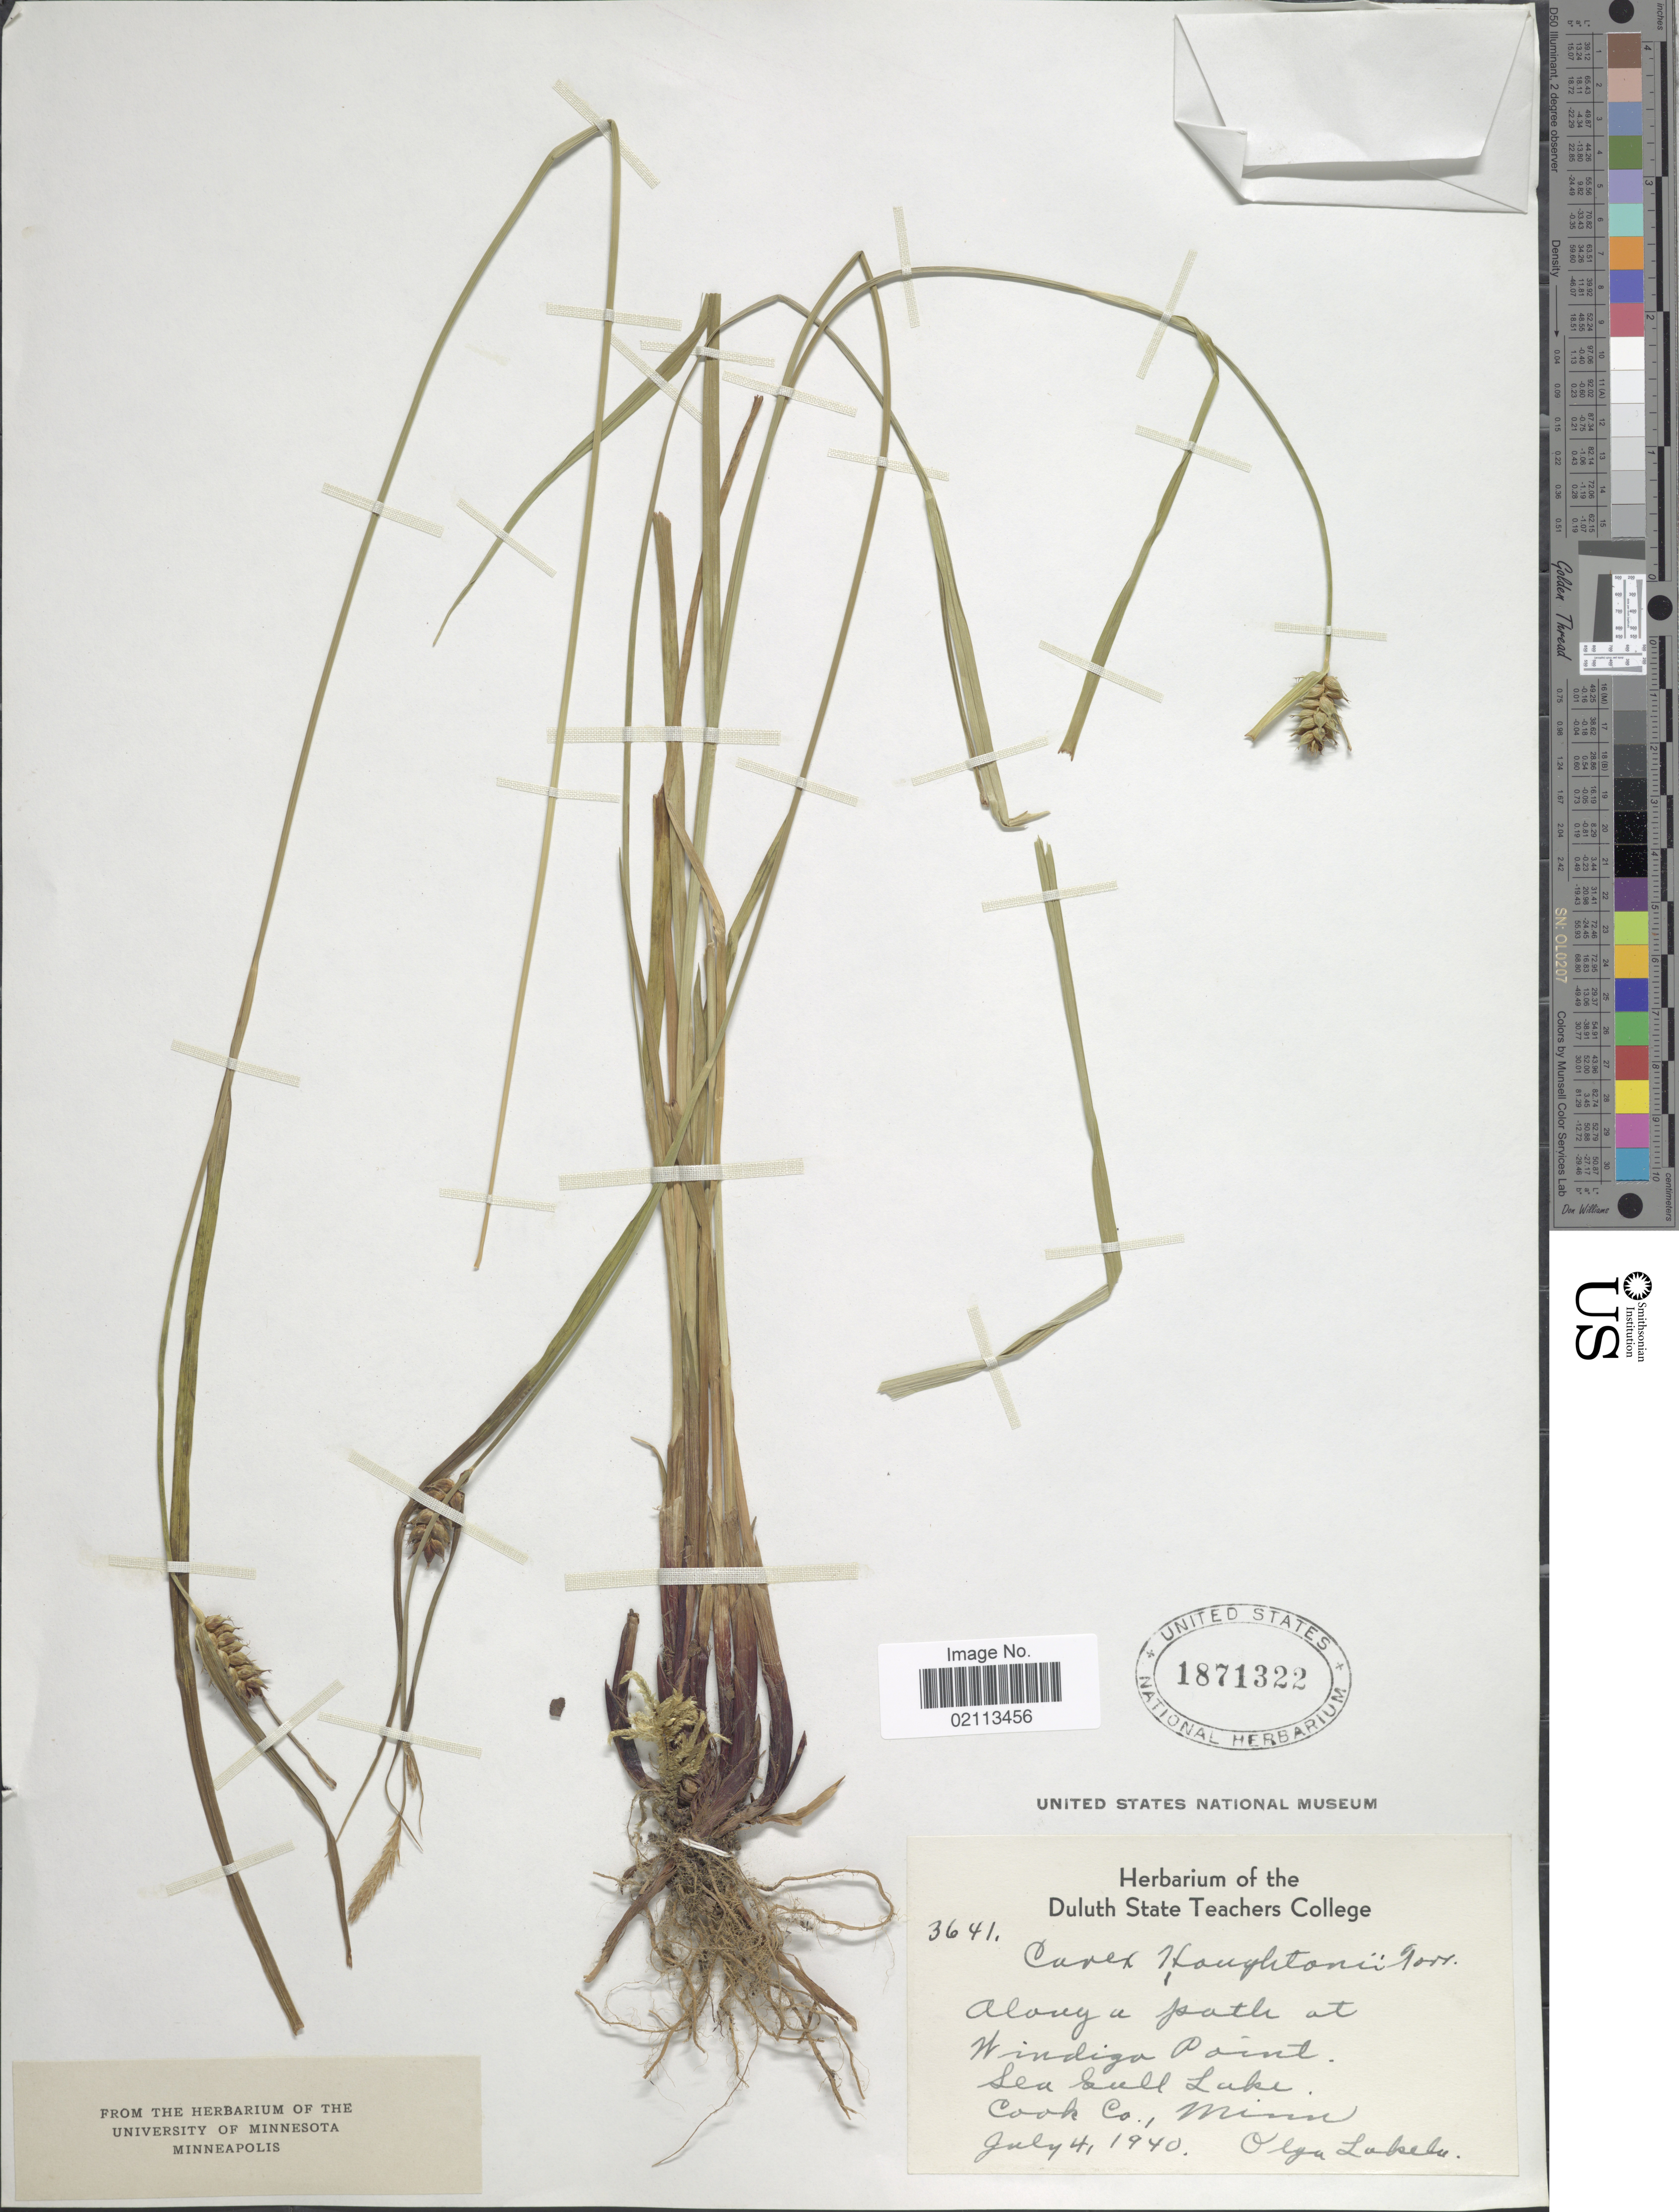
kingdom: Plantae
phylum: Tracheophyta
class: Liliopsida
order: Poales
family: Cyperaceae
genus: Carex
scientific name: Carex houghtoniana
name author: Torr. ex Dewey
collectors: O. K. Lakela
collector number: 3641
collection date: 1940-07-04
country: United States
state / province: Minnesota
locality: Along a path at Windigo Point, Sea Gull Lake, Cook Co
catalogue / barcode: US 1871322